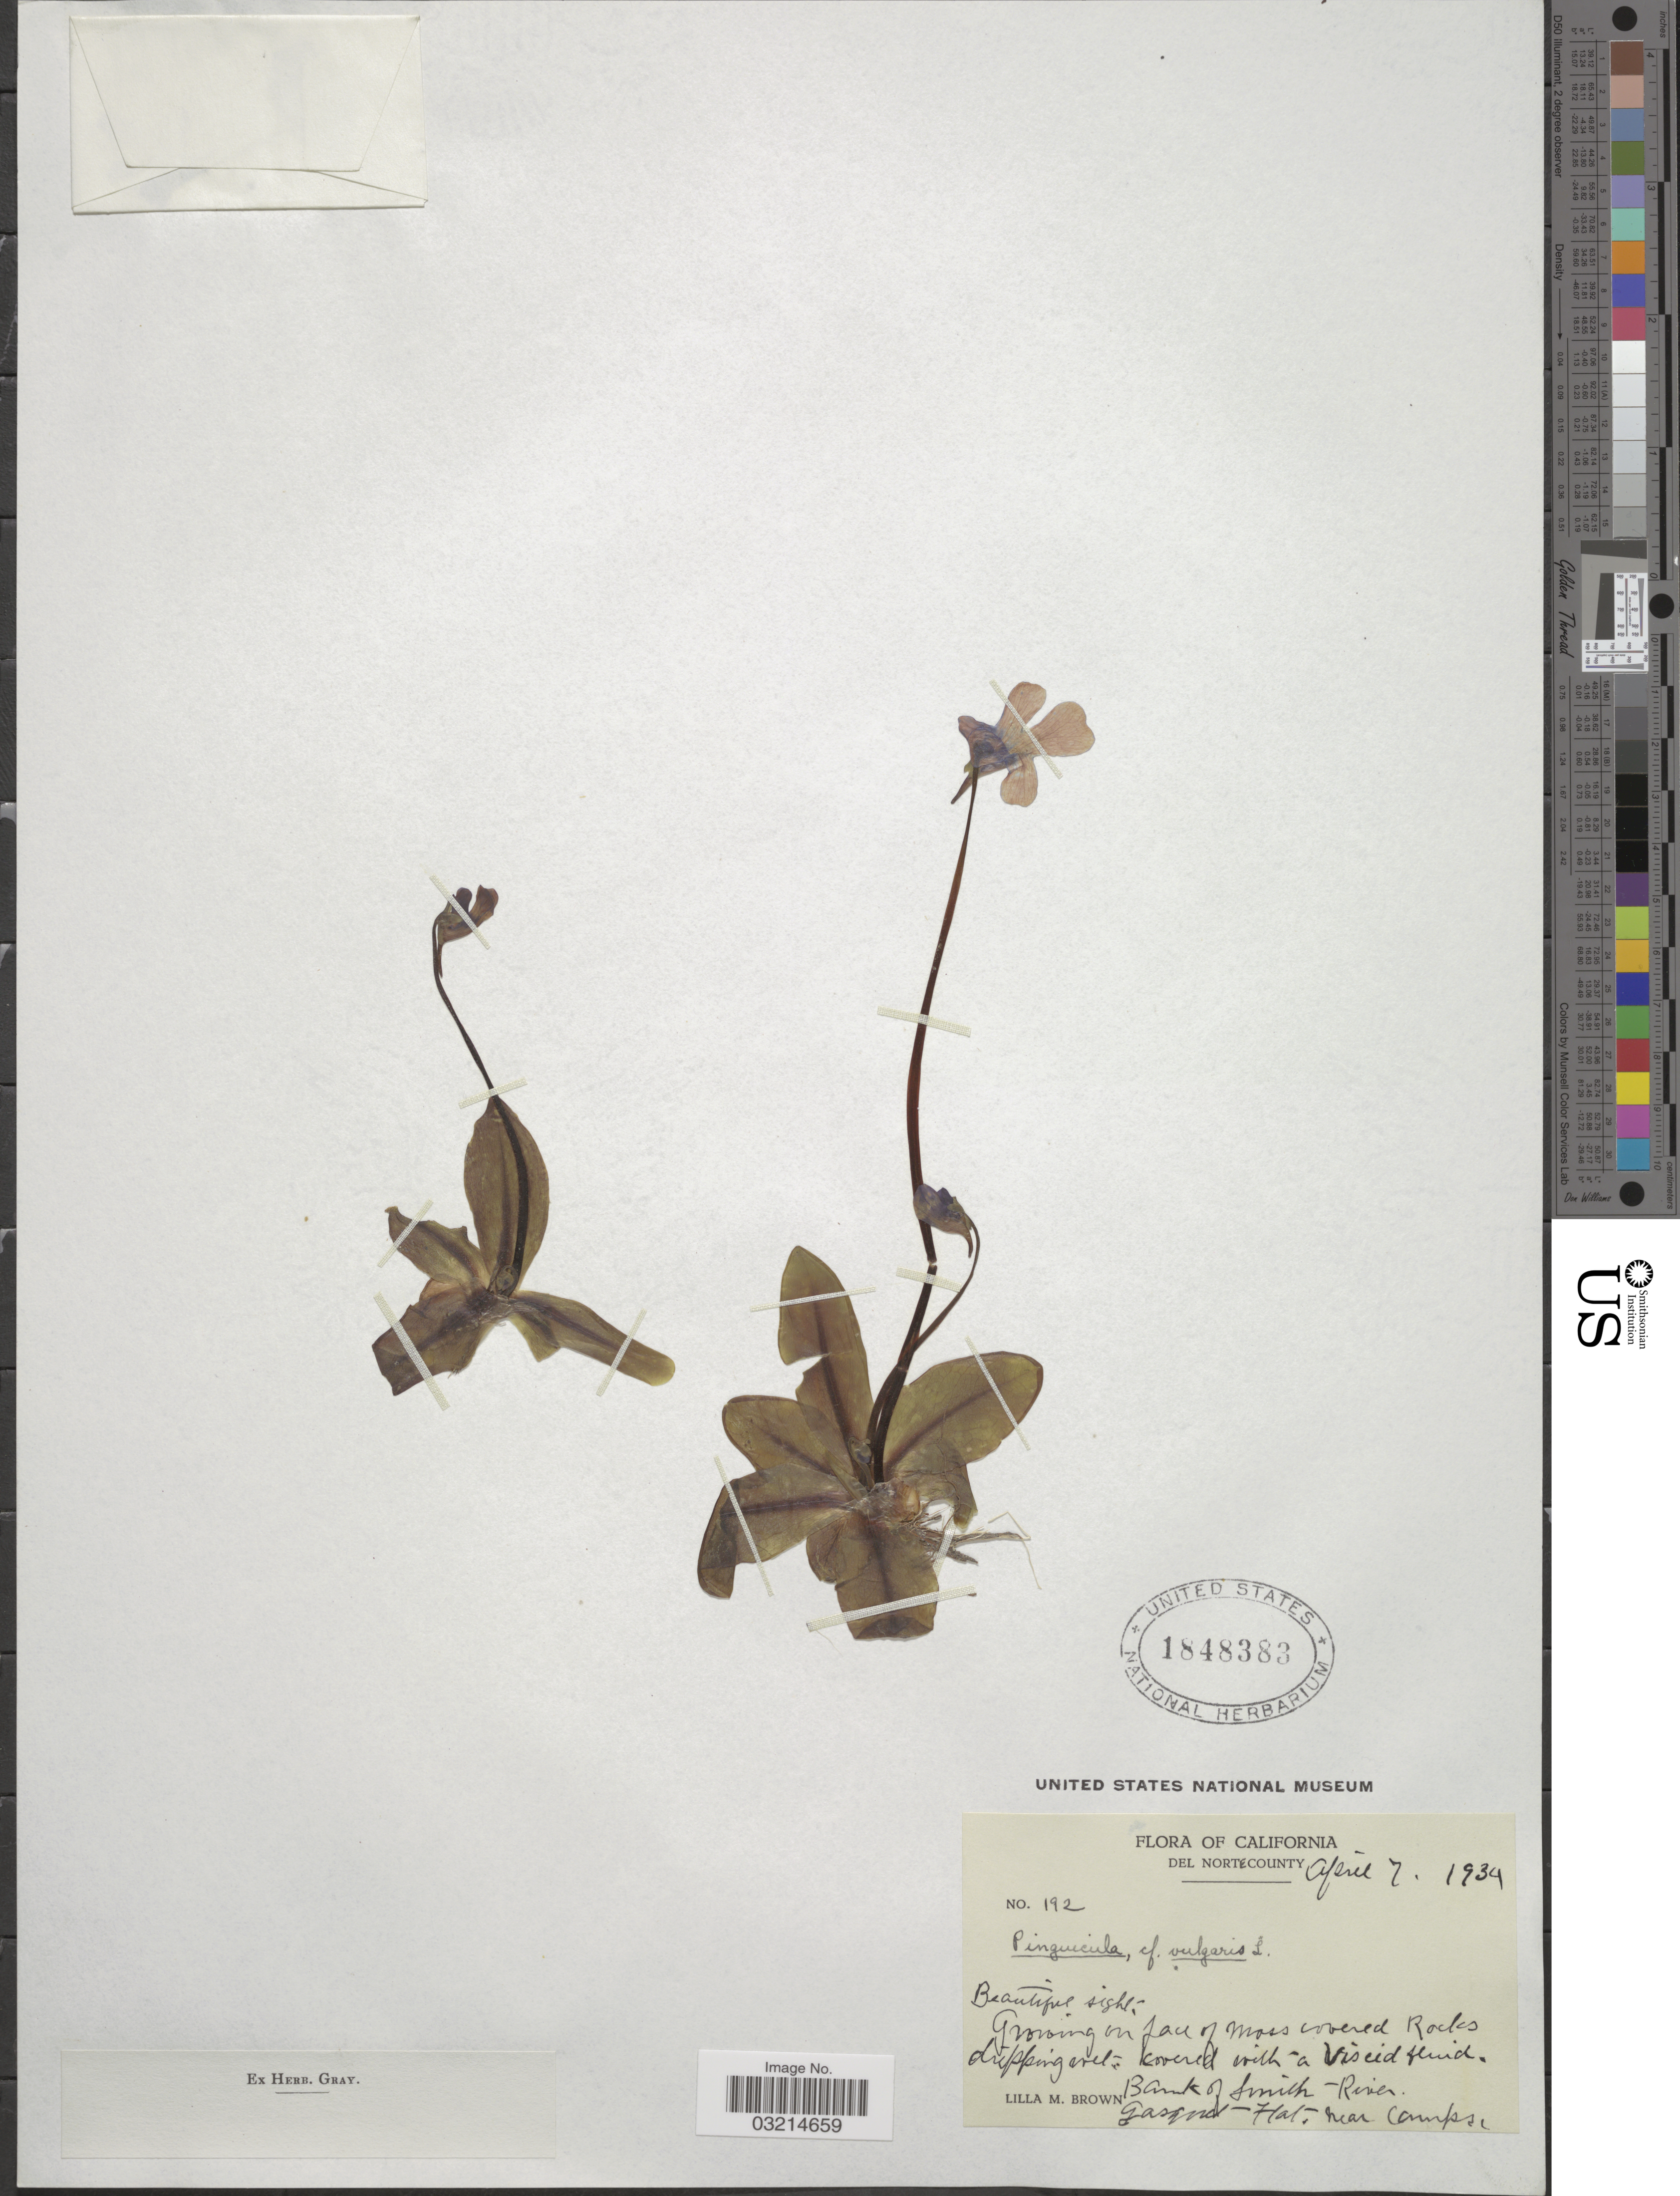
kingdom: Plantae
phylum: Tracheophyta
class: Magnoliopsida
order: Lamiales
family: Lentibulariaceae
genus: Pinguicula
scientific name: Pinguicula vulgaris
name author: L.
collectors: L. M. Brown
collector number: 192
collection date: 1934-04-07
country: United States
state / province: California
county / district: Del Norte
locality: Del Norte County, Bank of Smith River. Gasqurt Flat, near camps.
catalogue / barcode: US 1848383